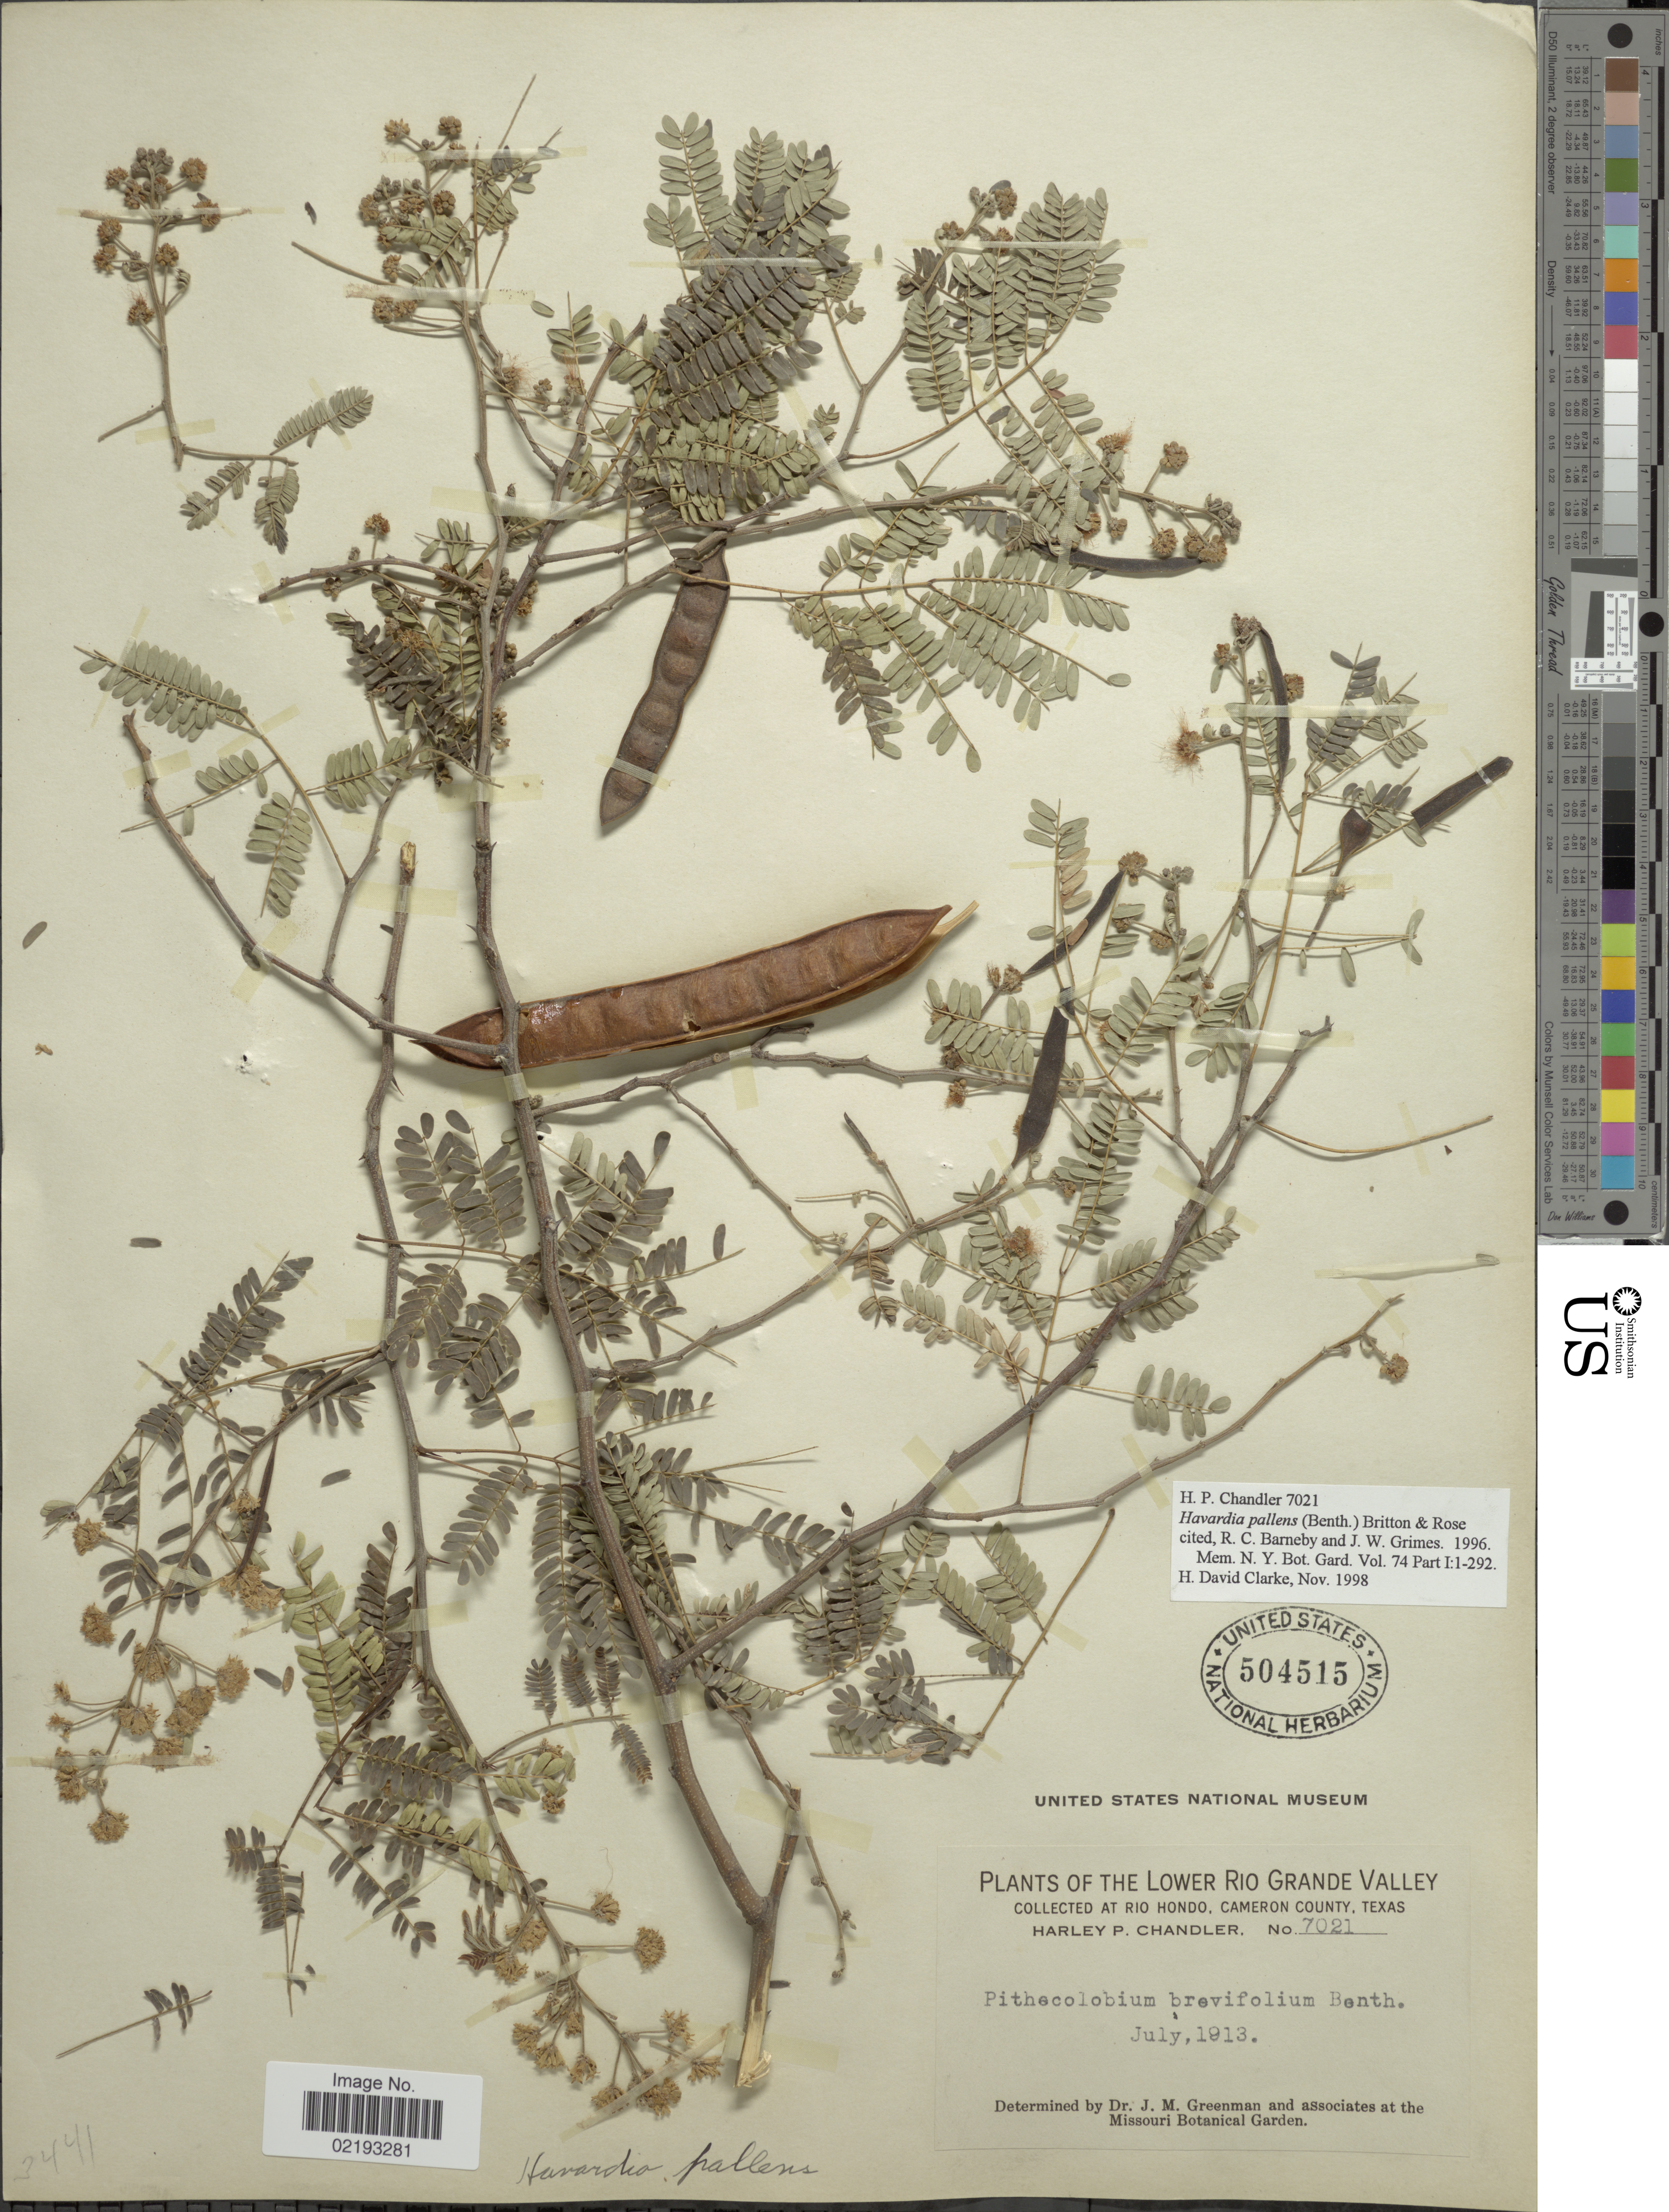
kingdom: Plantae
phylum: Tracheophyta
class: Magnoliopsida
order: Fabales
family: Fabaceae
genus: Havardia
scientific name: Havardia pallens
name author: (Benth.) Britton & Rose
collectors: H. Chandler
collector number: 7021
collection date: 1913-07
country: United States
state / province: Texas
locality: Lower Rio Grande Valley, at Rio Hondo, Cameron County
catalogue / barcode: US 504515